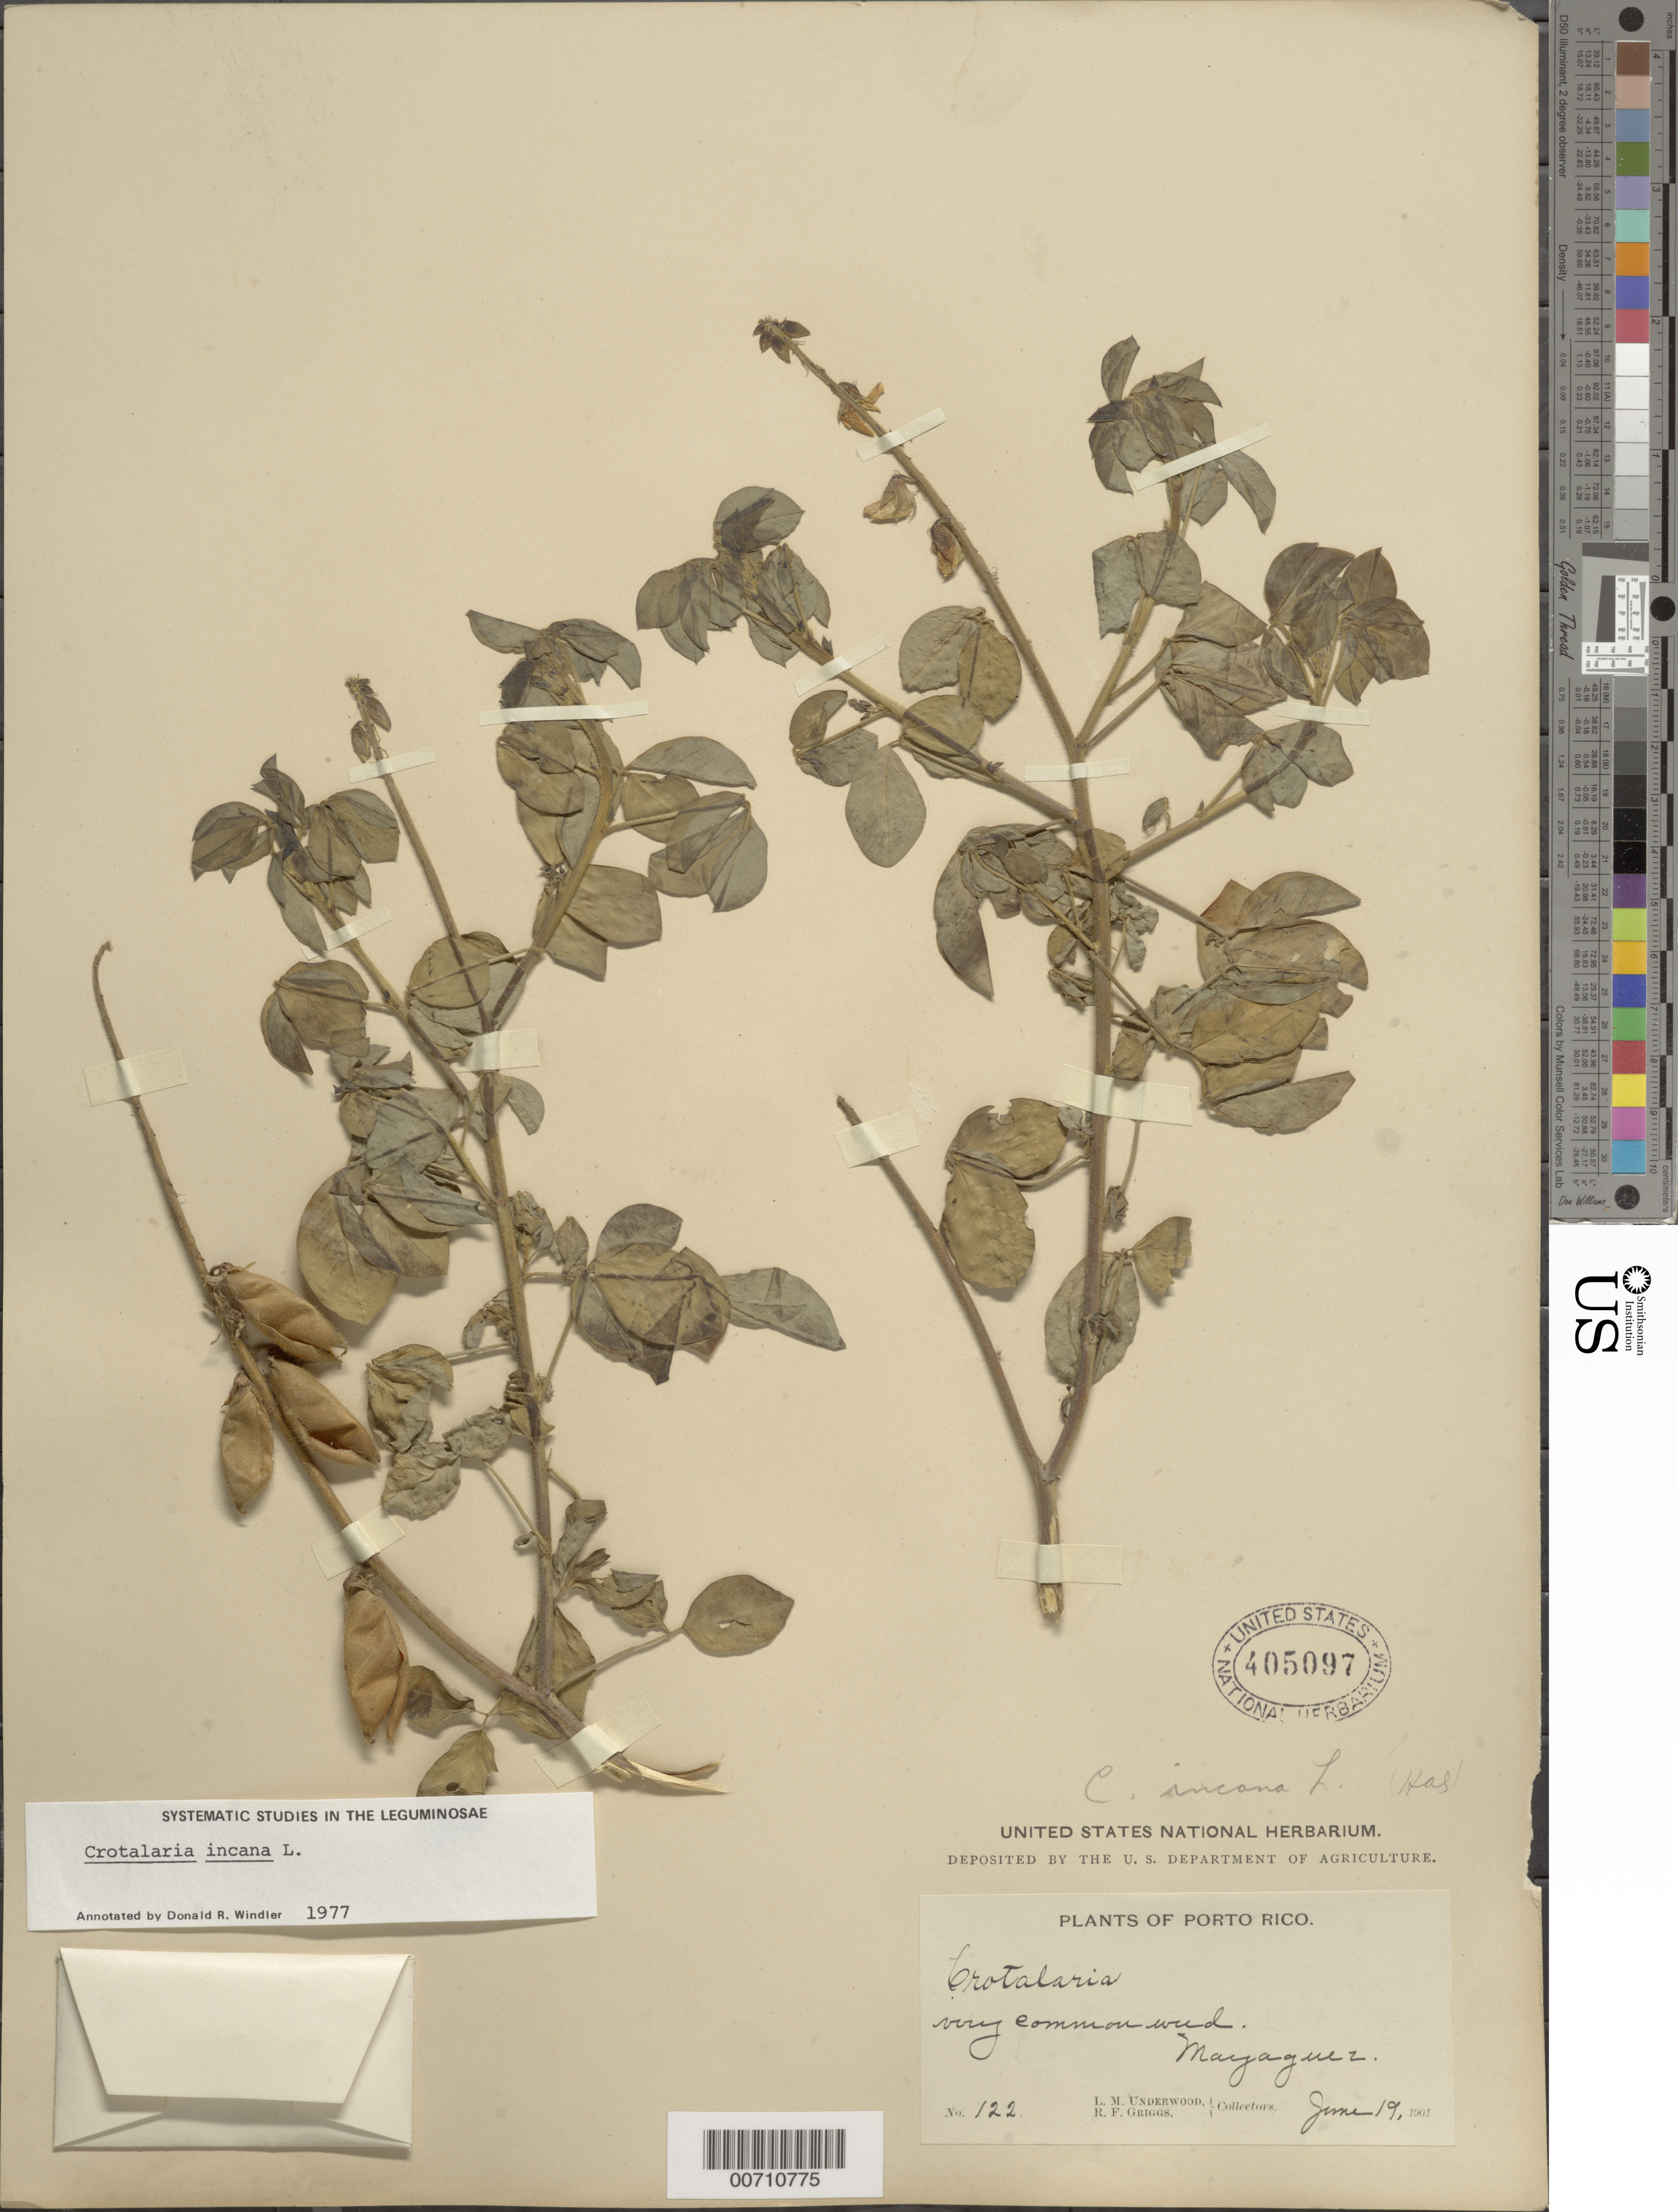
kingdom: Plantae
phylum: Tracheophyta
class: Magnoliopsida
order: Fabales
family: Fabaceae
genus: Crotalaria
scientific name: Crotalaria incana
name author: L.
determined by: Windler, D. R.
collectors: L. M. Underwood & R. F. Griggs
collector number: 122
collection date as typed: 19 Jun 1901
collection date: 1901-06-19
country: Puerto Rico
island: Greater Antilles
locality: Mayaguez.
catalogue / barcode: US 405097